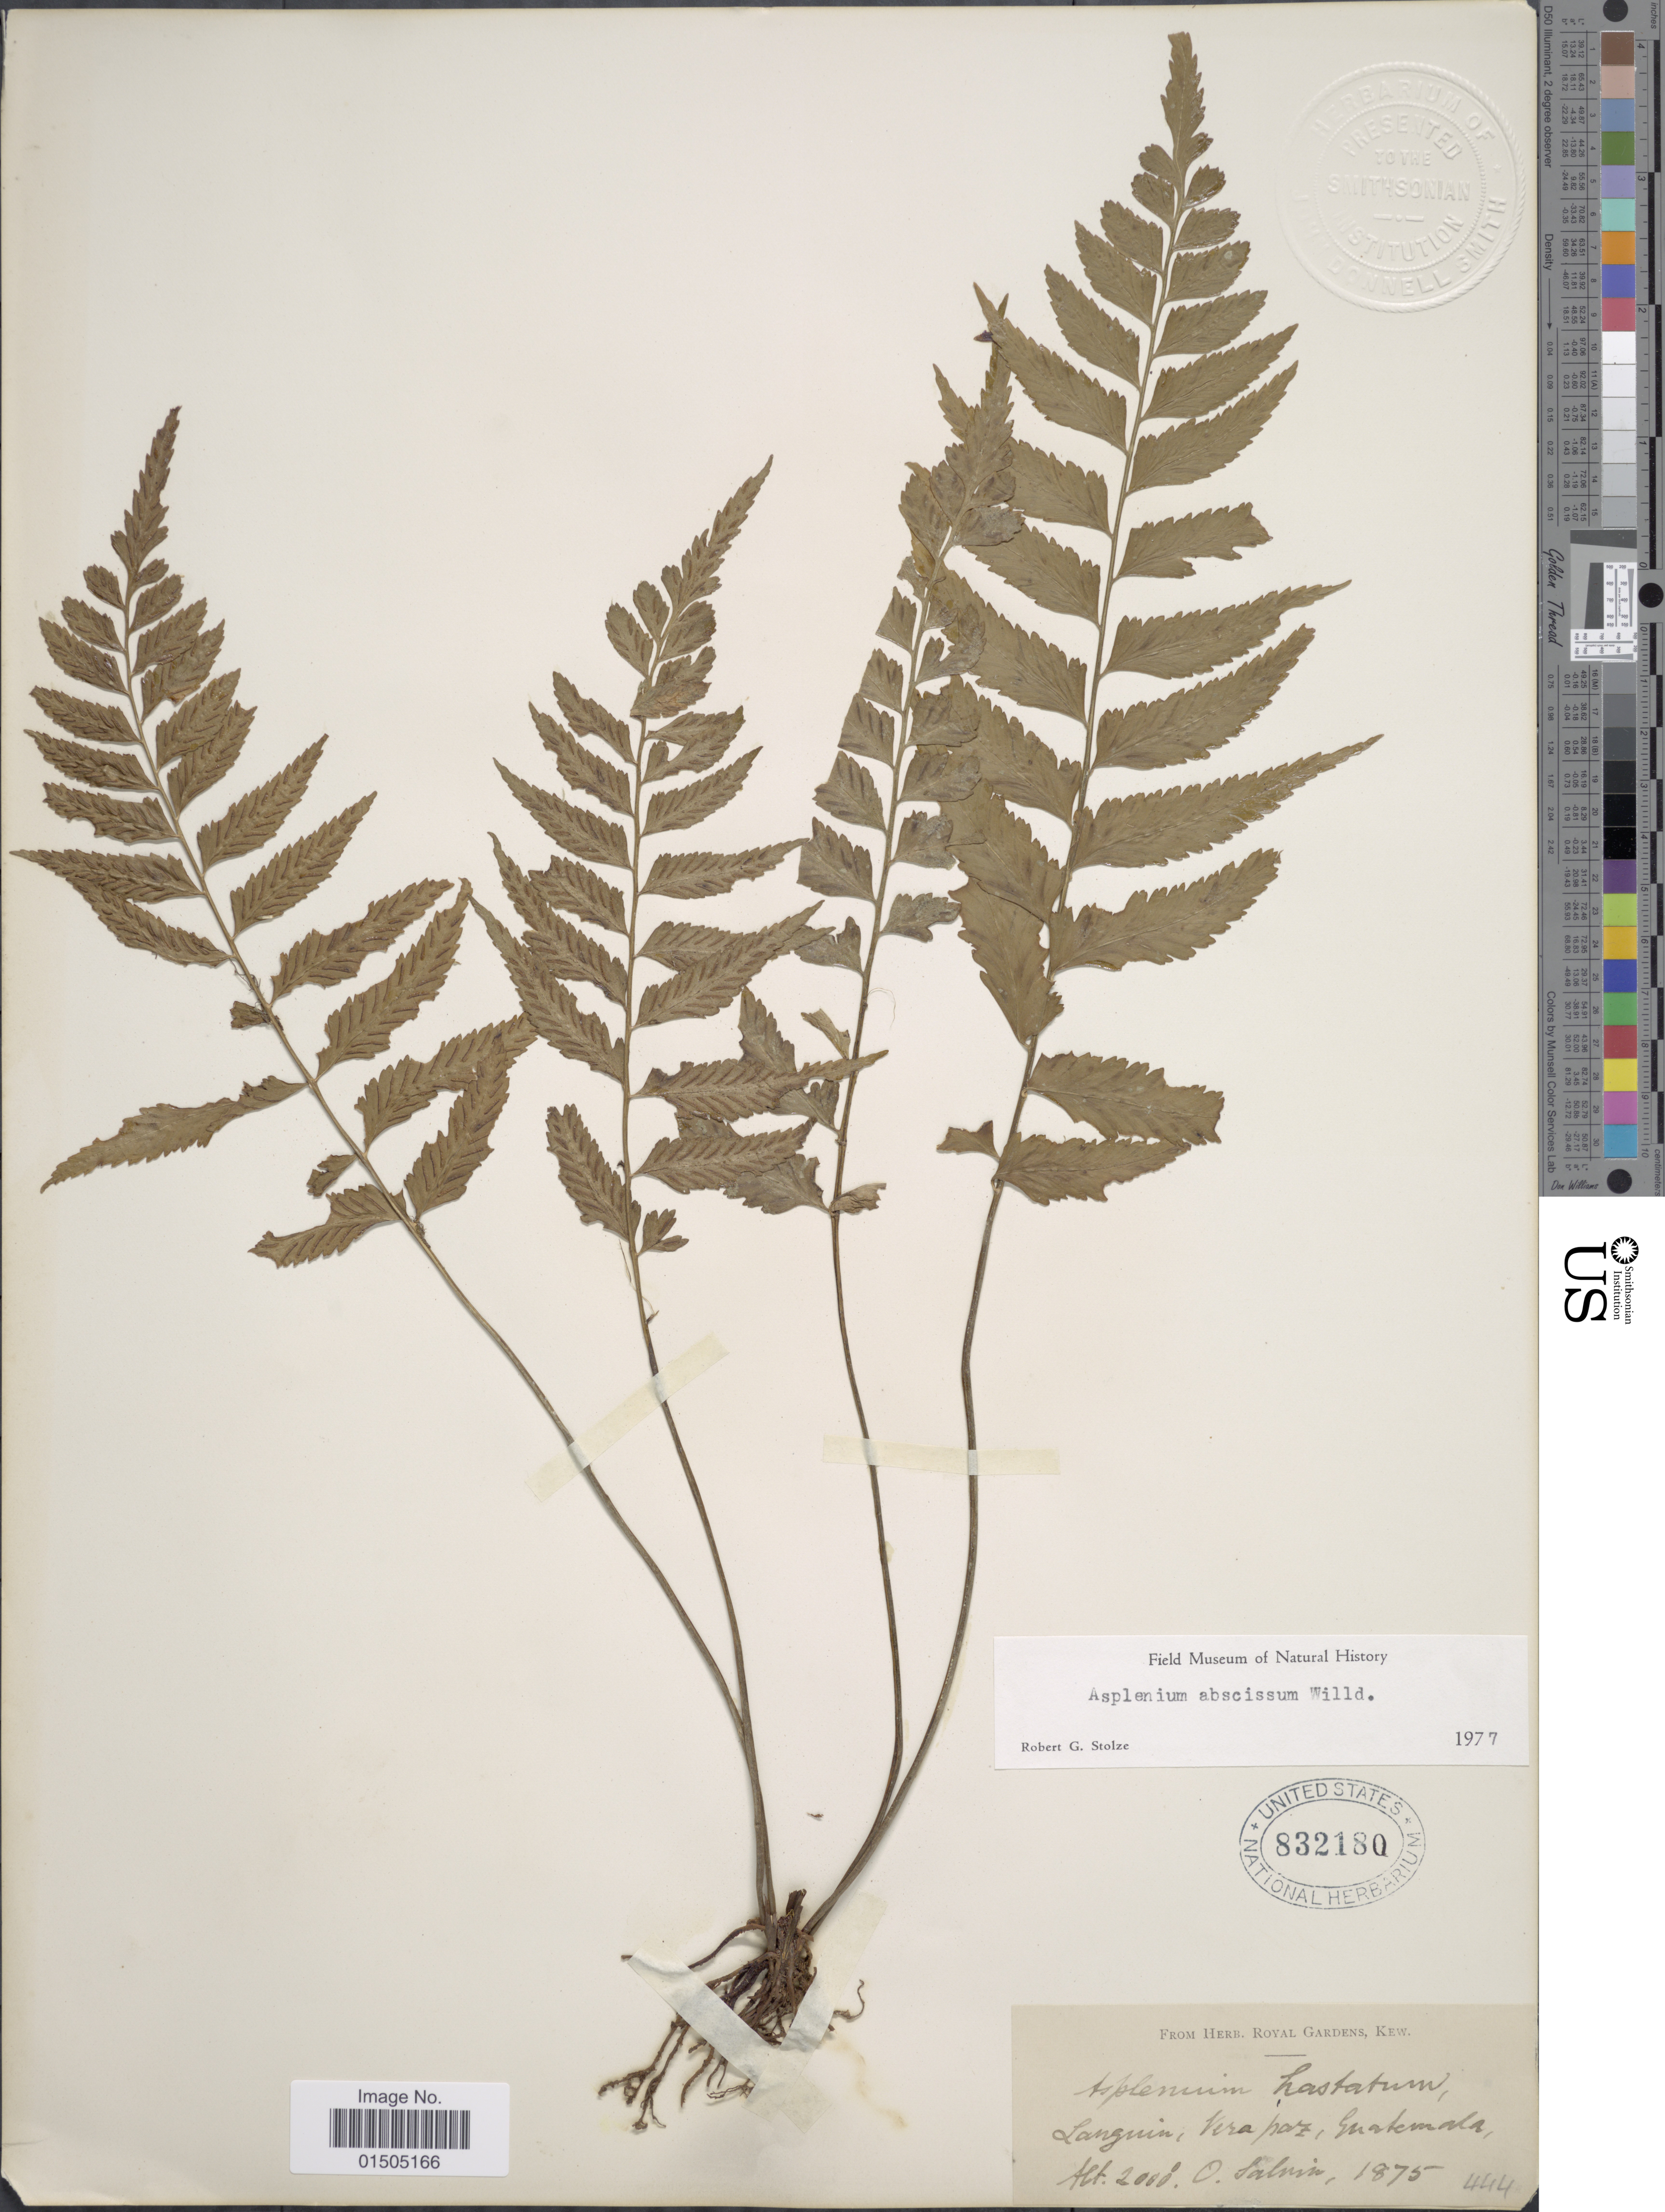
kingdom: Plantae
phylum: Tracheophyta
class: Polypodiopsida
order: Polypodiales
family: Aspleniaceae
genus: Asplenium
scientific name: Asplenium abscissum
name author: Willd.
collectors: O. Salvin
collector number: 444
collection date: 1875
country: Guatemala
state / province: Alta Verapaz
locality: Languin, Vera paz.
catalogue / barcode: US 832180